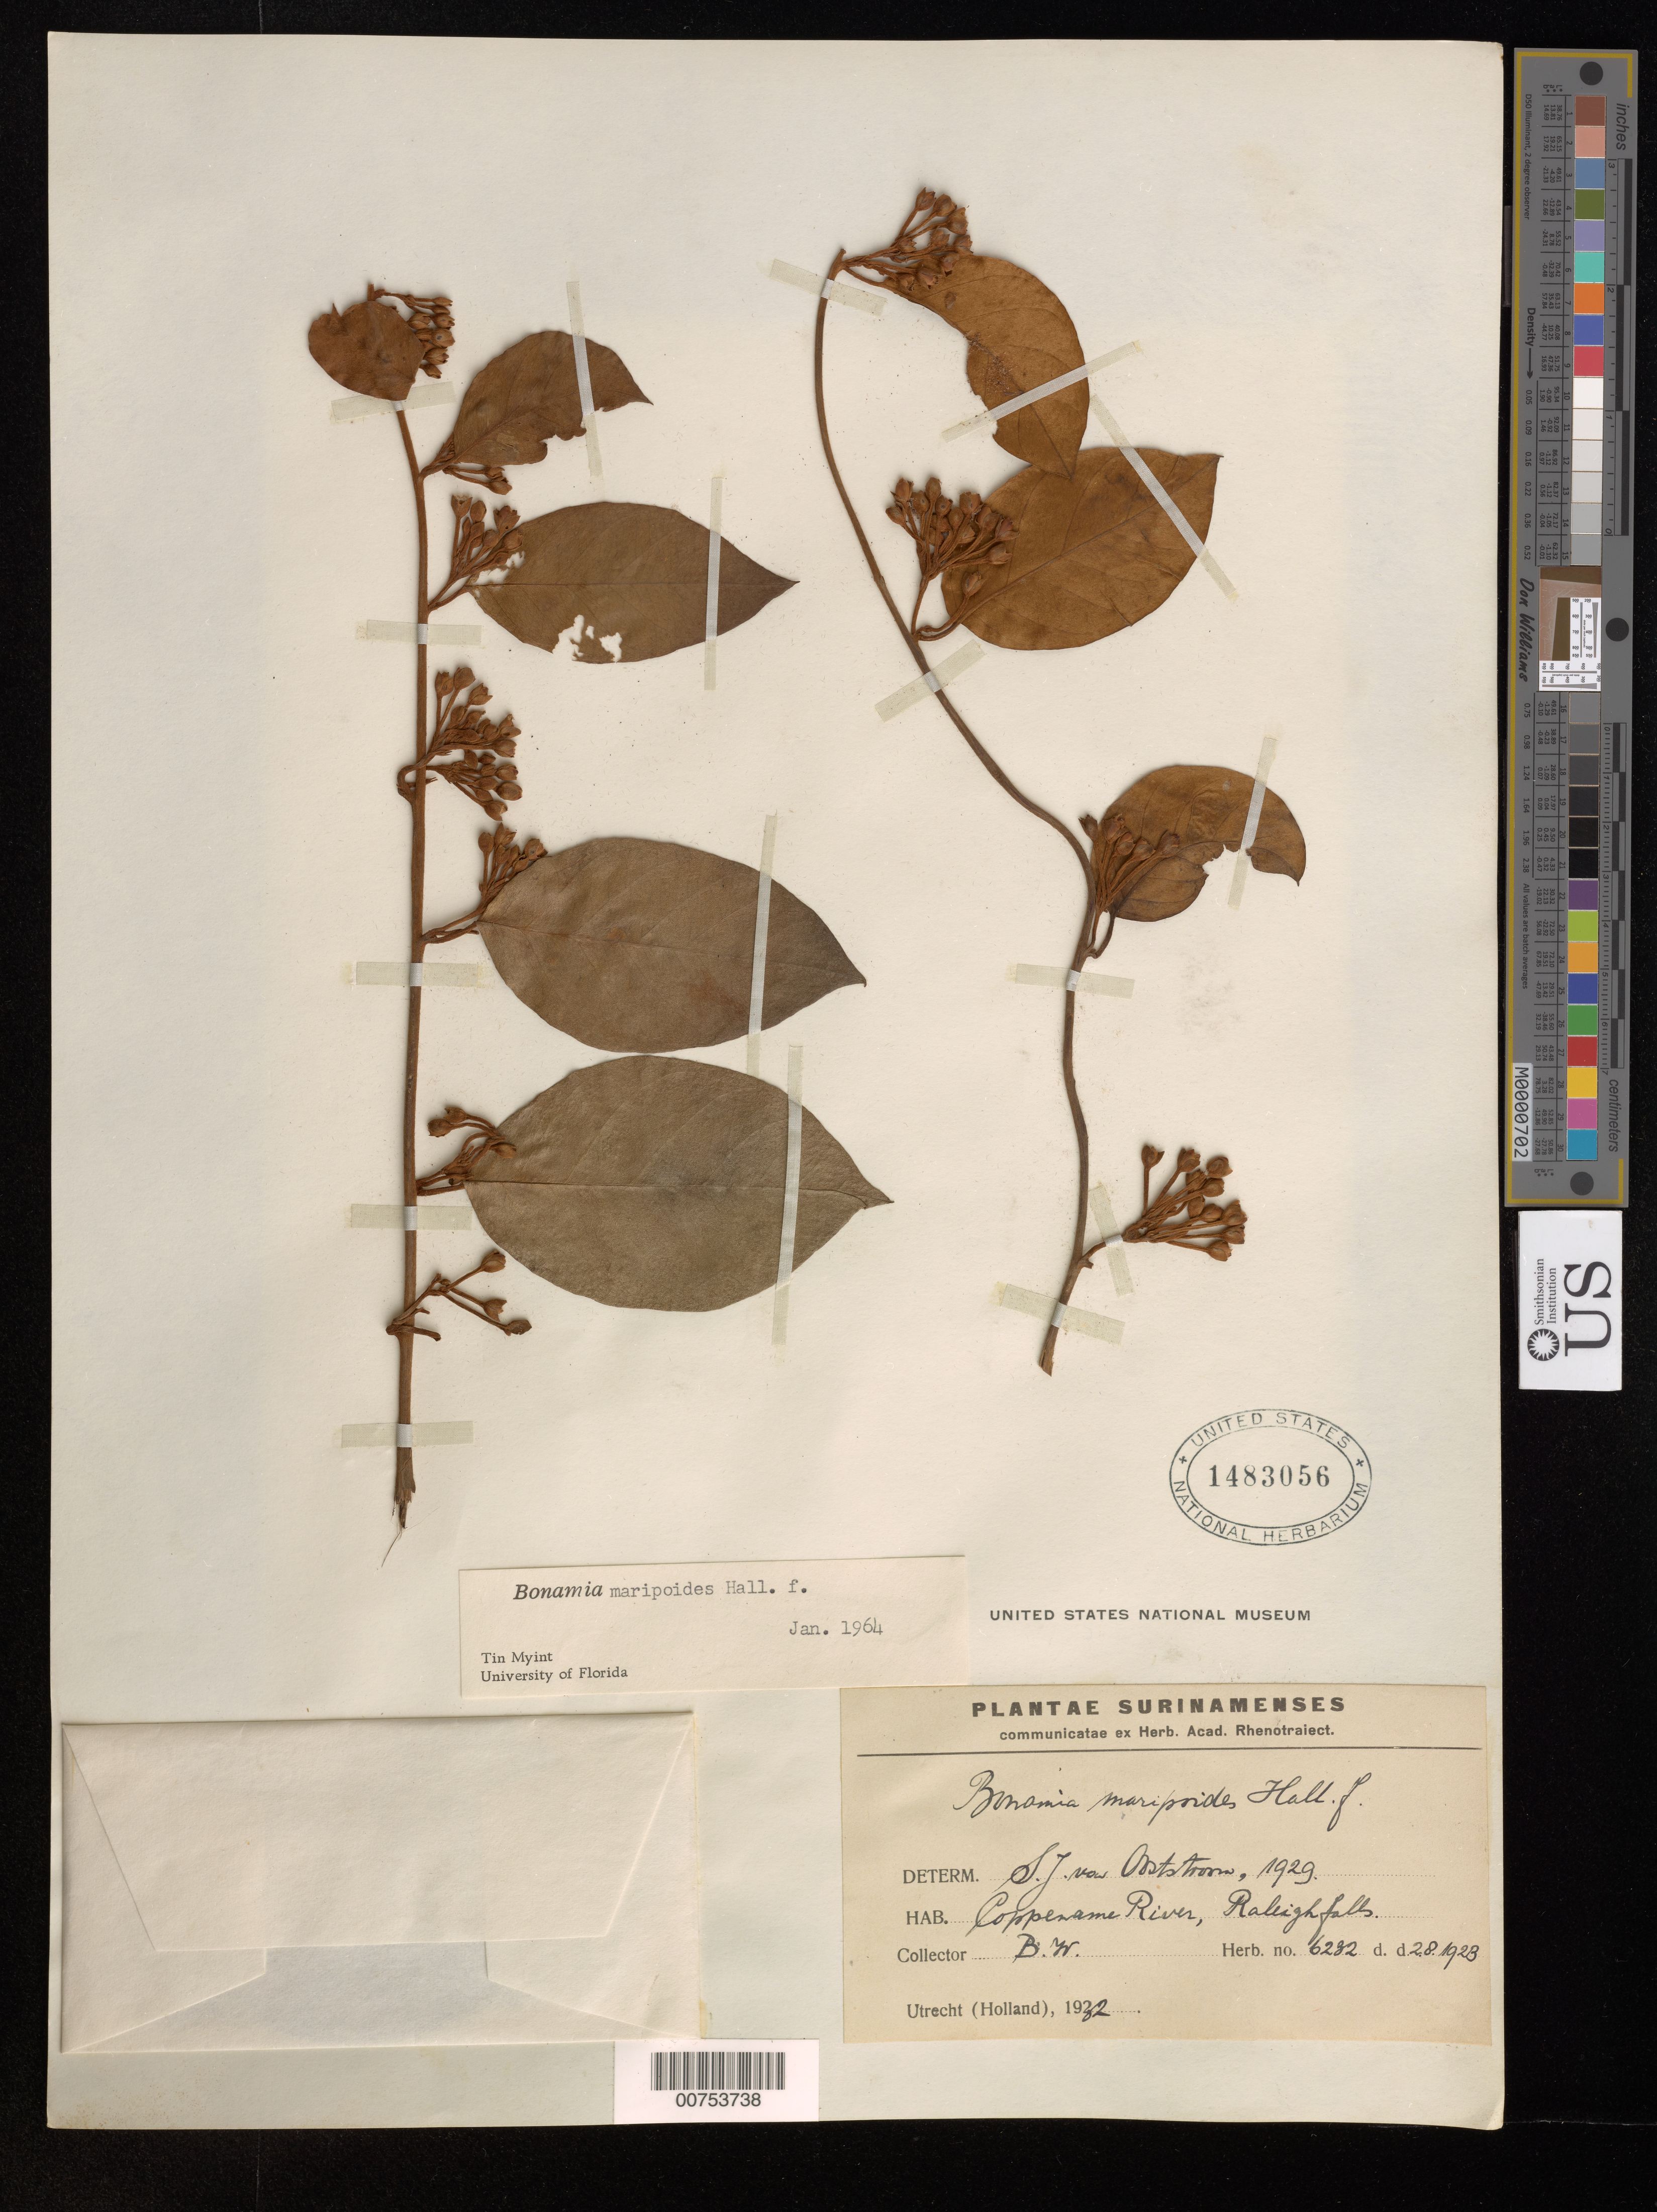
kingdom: Plantae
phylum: Tracheophyta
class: Magnoliopsida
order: Solanales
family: Convolvulaceae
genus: Bonamia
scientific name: Bonamia maripoides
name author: Hallier f.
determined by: Myint, Tin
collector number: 6282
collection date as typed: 1928 [?]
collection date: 1928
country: Suriname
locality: Coppename R., Raleigh falls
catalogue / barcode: US 1483056